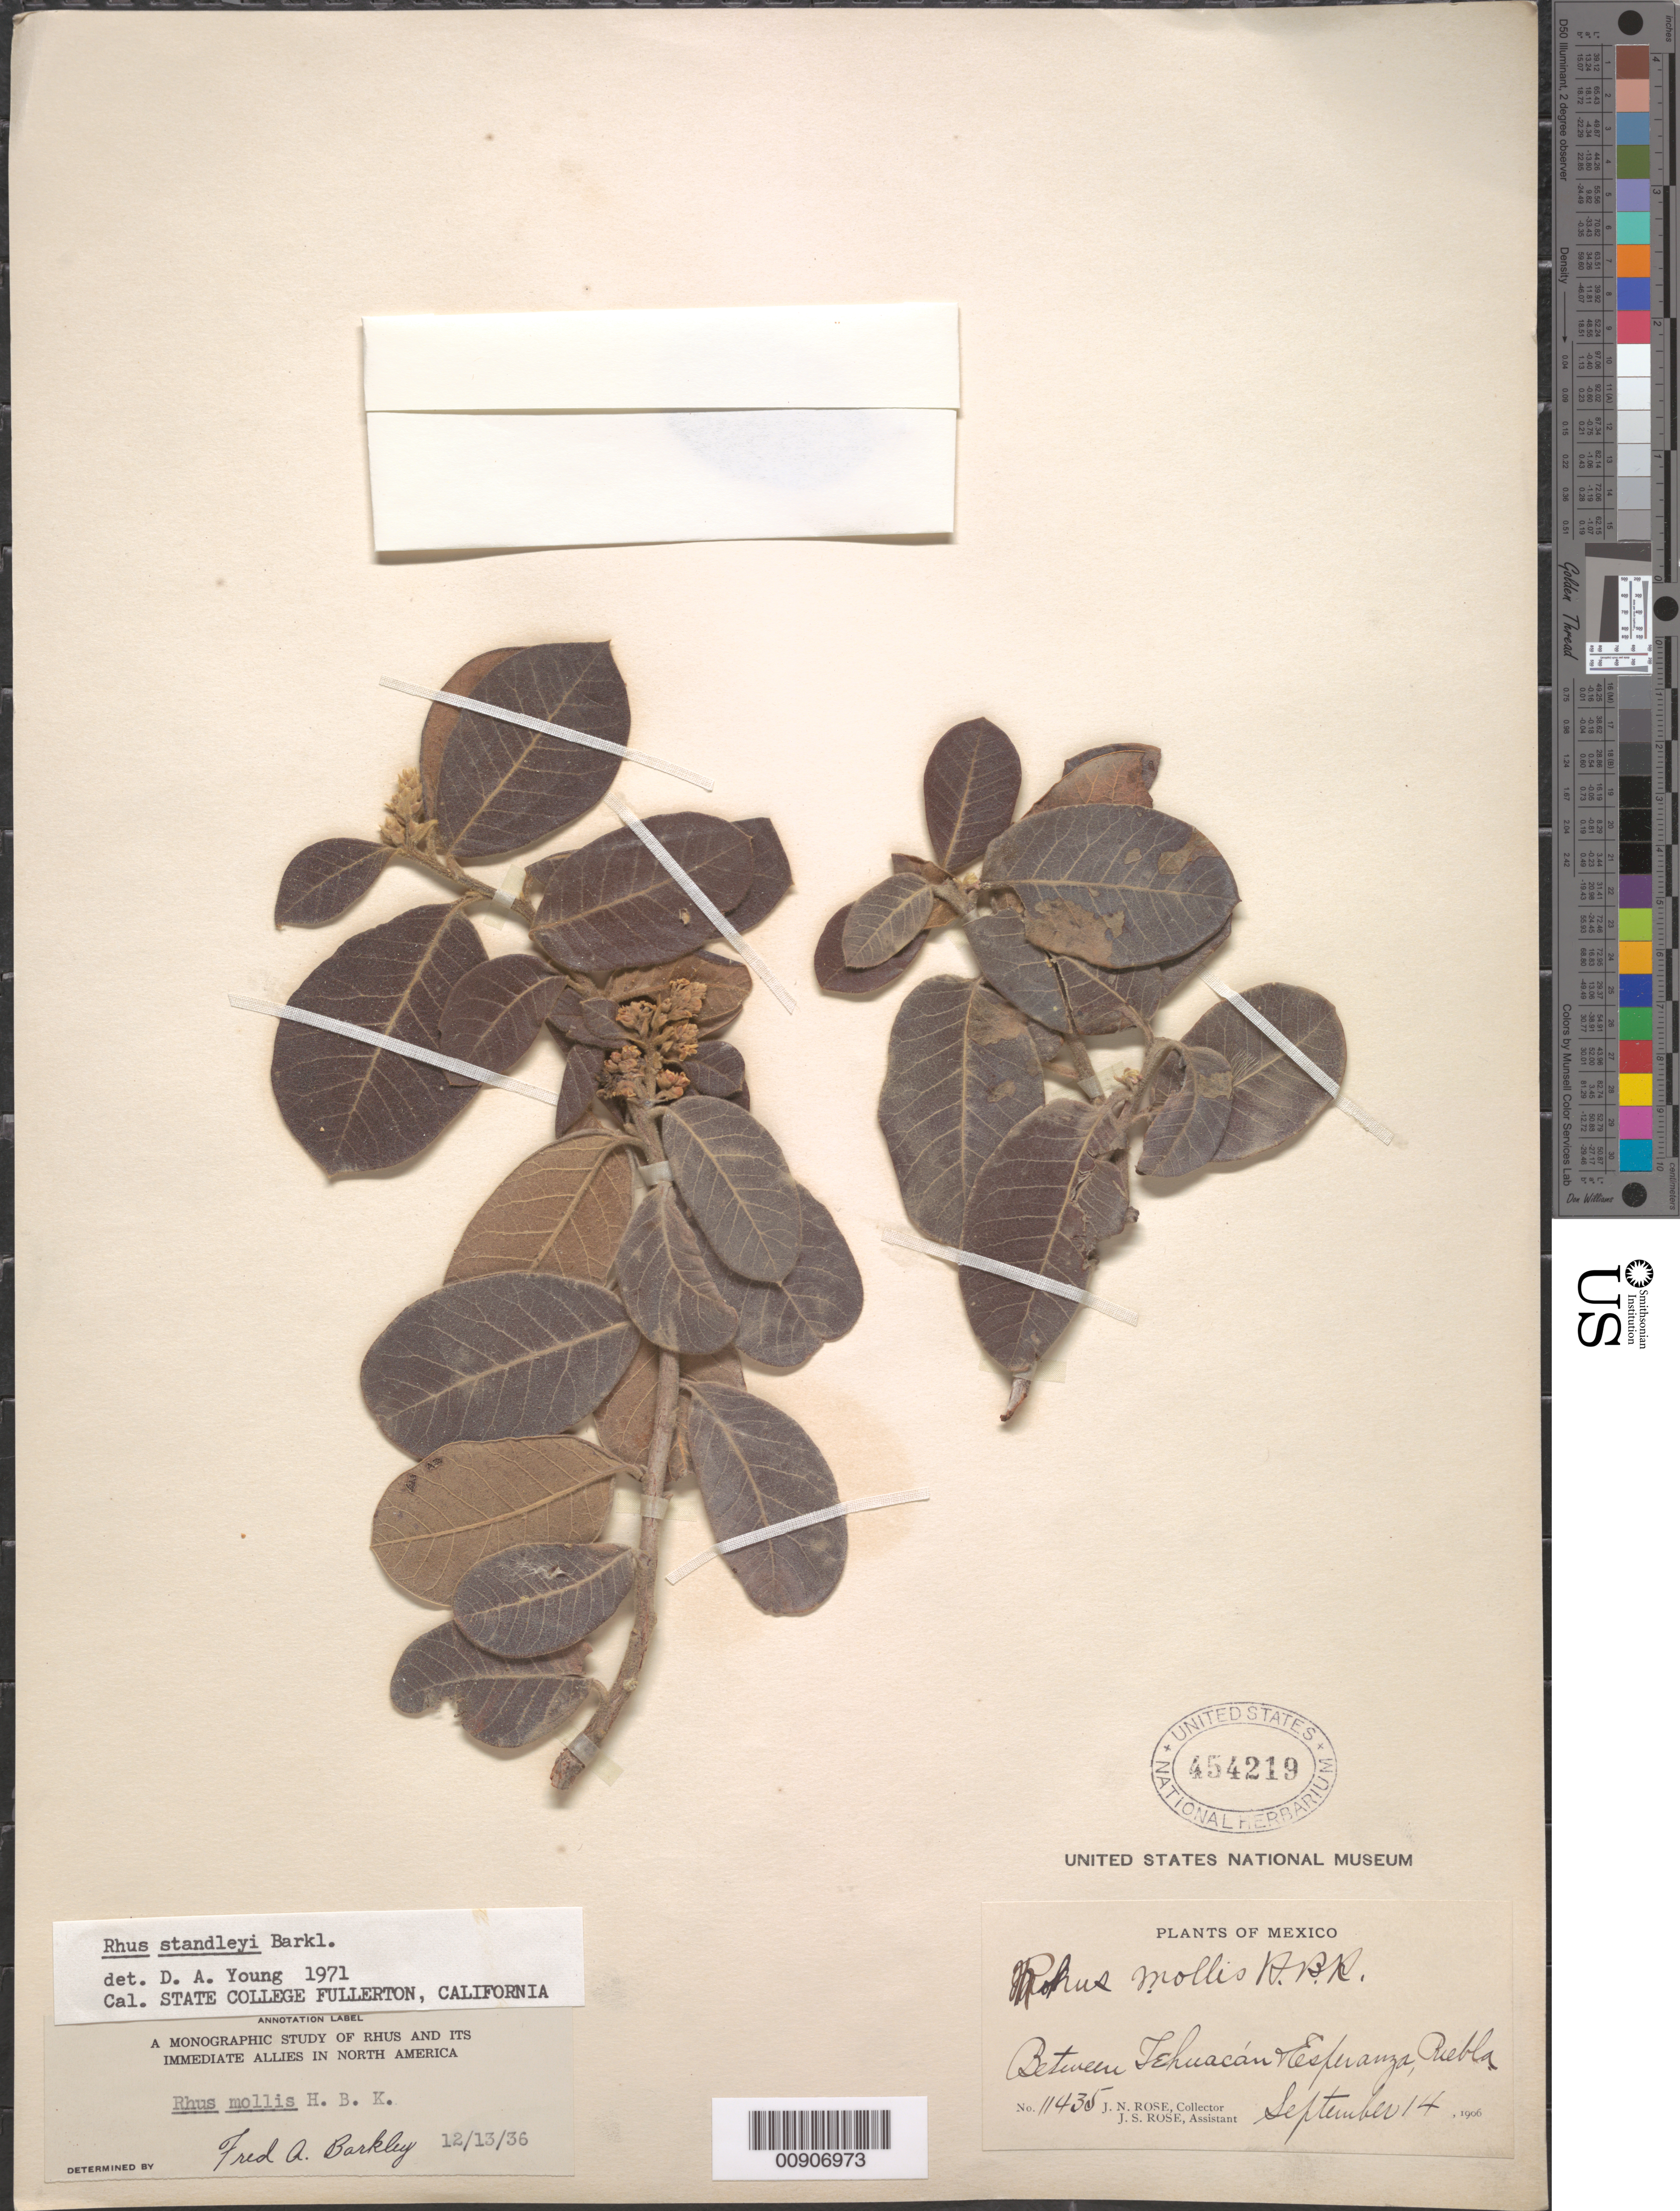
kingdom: Plantae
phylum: Tracheophyta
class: Magnoliopsida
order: Sapindales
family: Anacardiaceae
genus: Rhus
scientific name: Rhus standleyi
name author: F.A. Barkley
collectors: J. N. Rose & J. S. Rose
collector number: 11435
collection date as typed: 14 Sep 1906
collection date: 1906-09-14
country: Mexico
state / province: Puebla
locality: Between Tehuacán & Esperanza, Puebla.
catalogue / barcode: US 454219